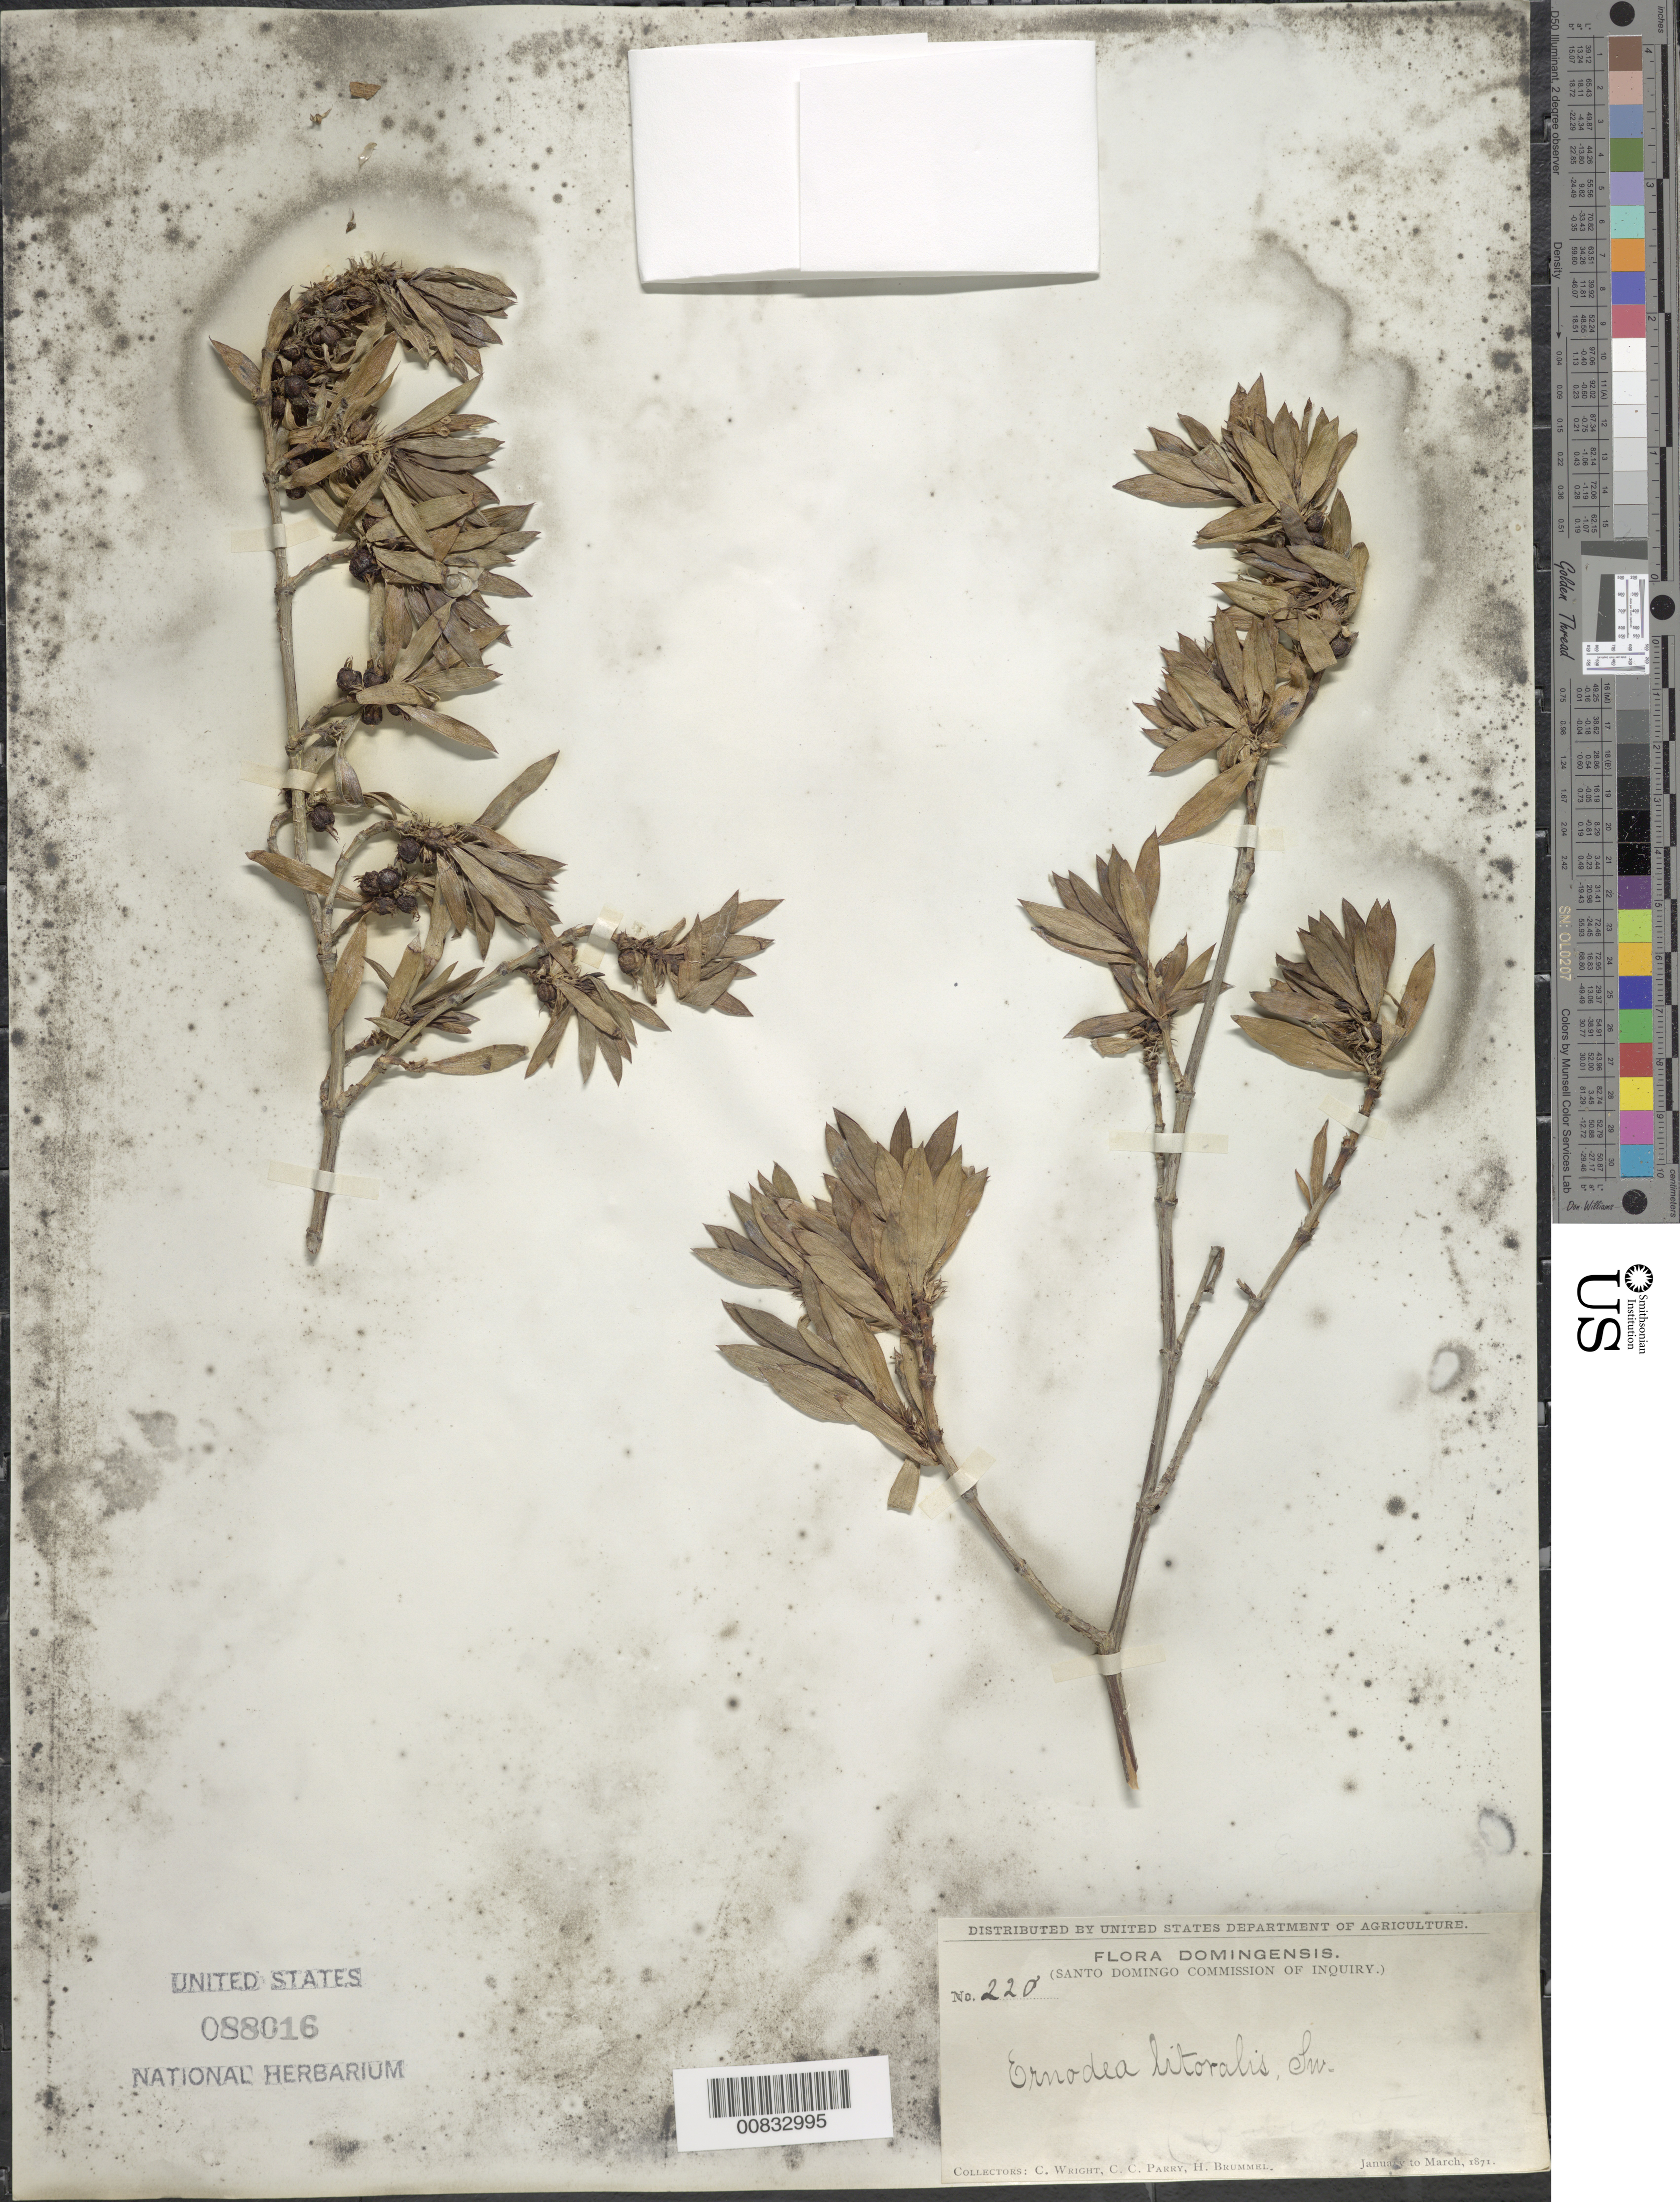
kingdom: Plantae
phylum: Tracheophyta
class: Magnoliopsida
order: Gentianales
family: Rubiaceae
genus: Ernodea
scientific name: Ernodea angusta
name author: Small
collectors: C. Wright, C. C. Parry & H. Brummel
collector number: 220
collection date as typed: Jan 1871 to -- Mar 1871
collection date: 1871-01/1871-03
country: Dominican Republic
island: Hispaniola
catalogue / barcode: US 88016